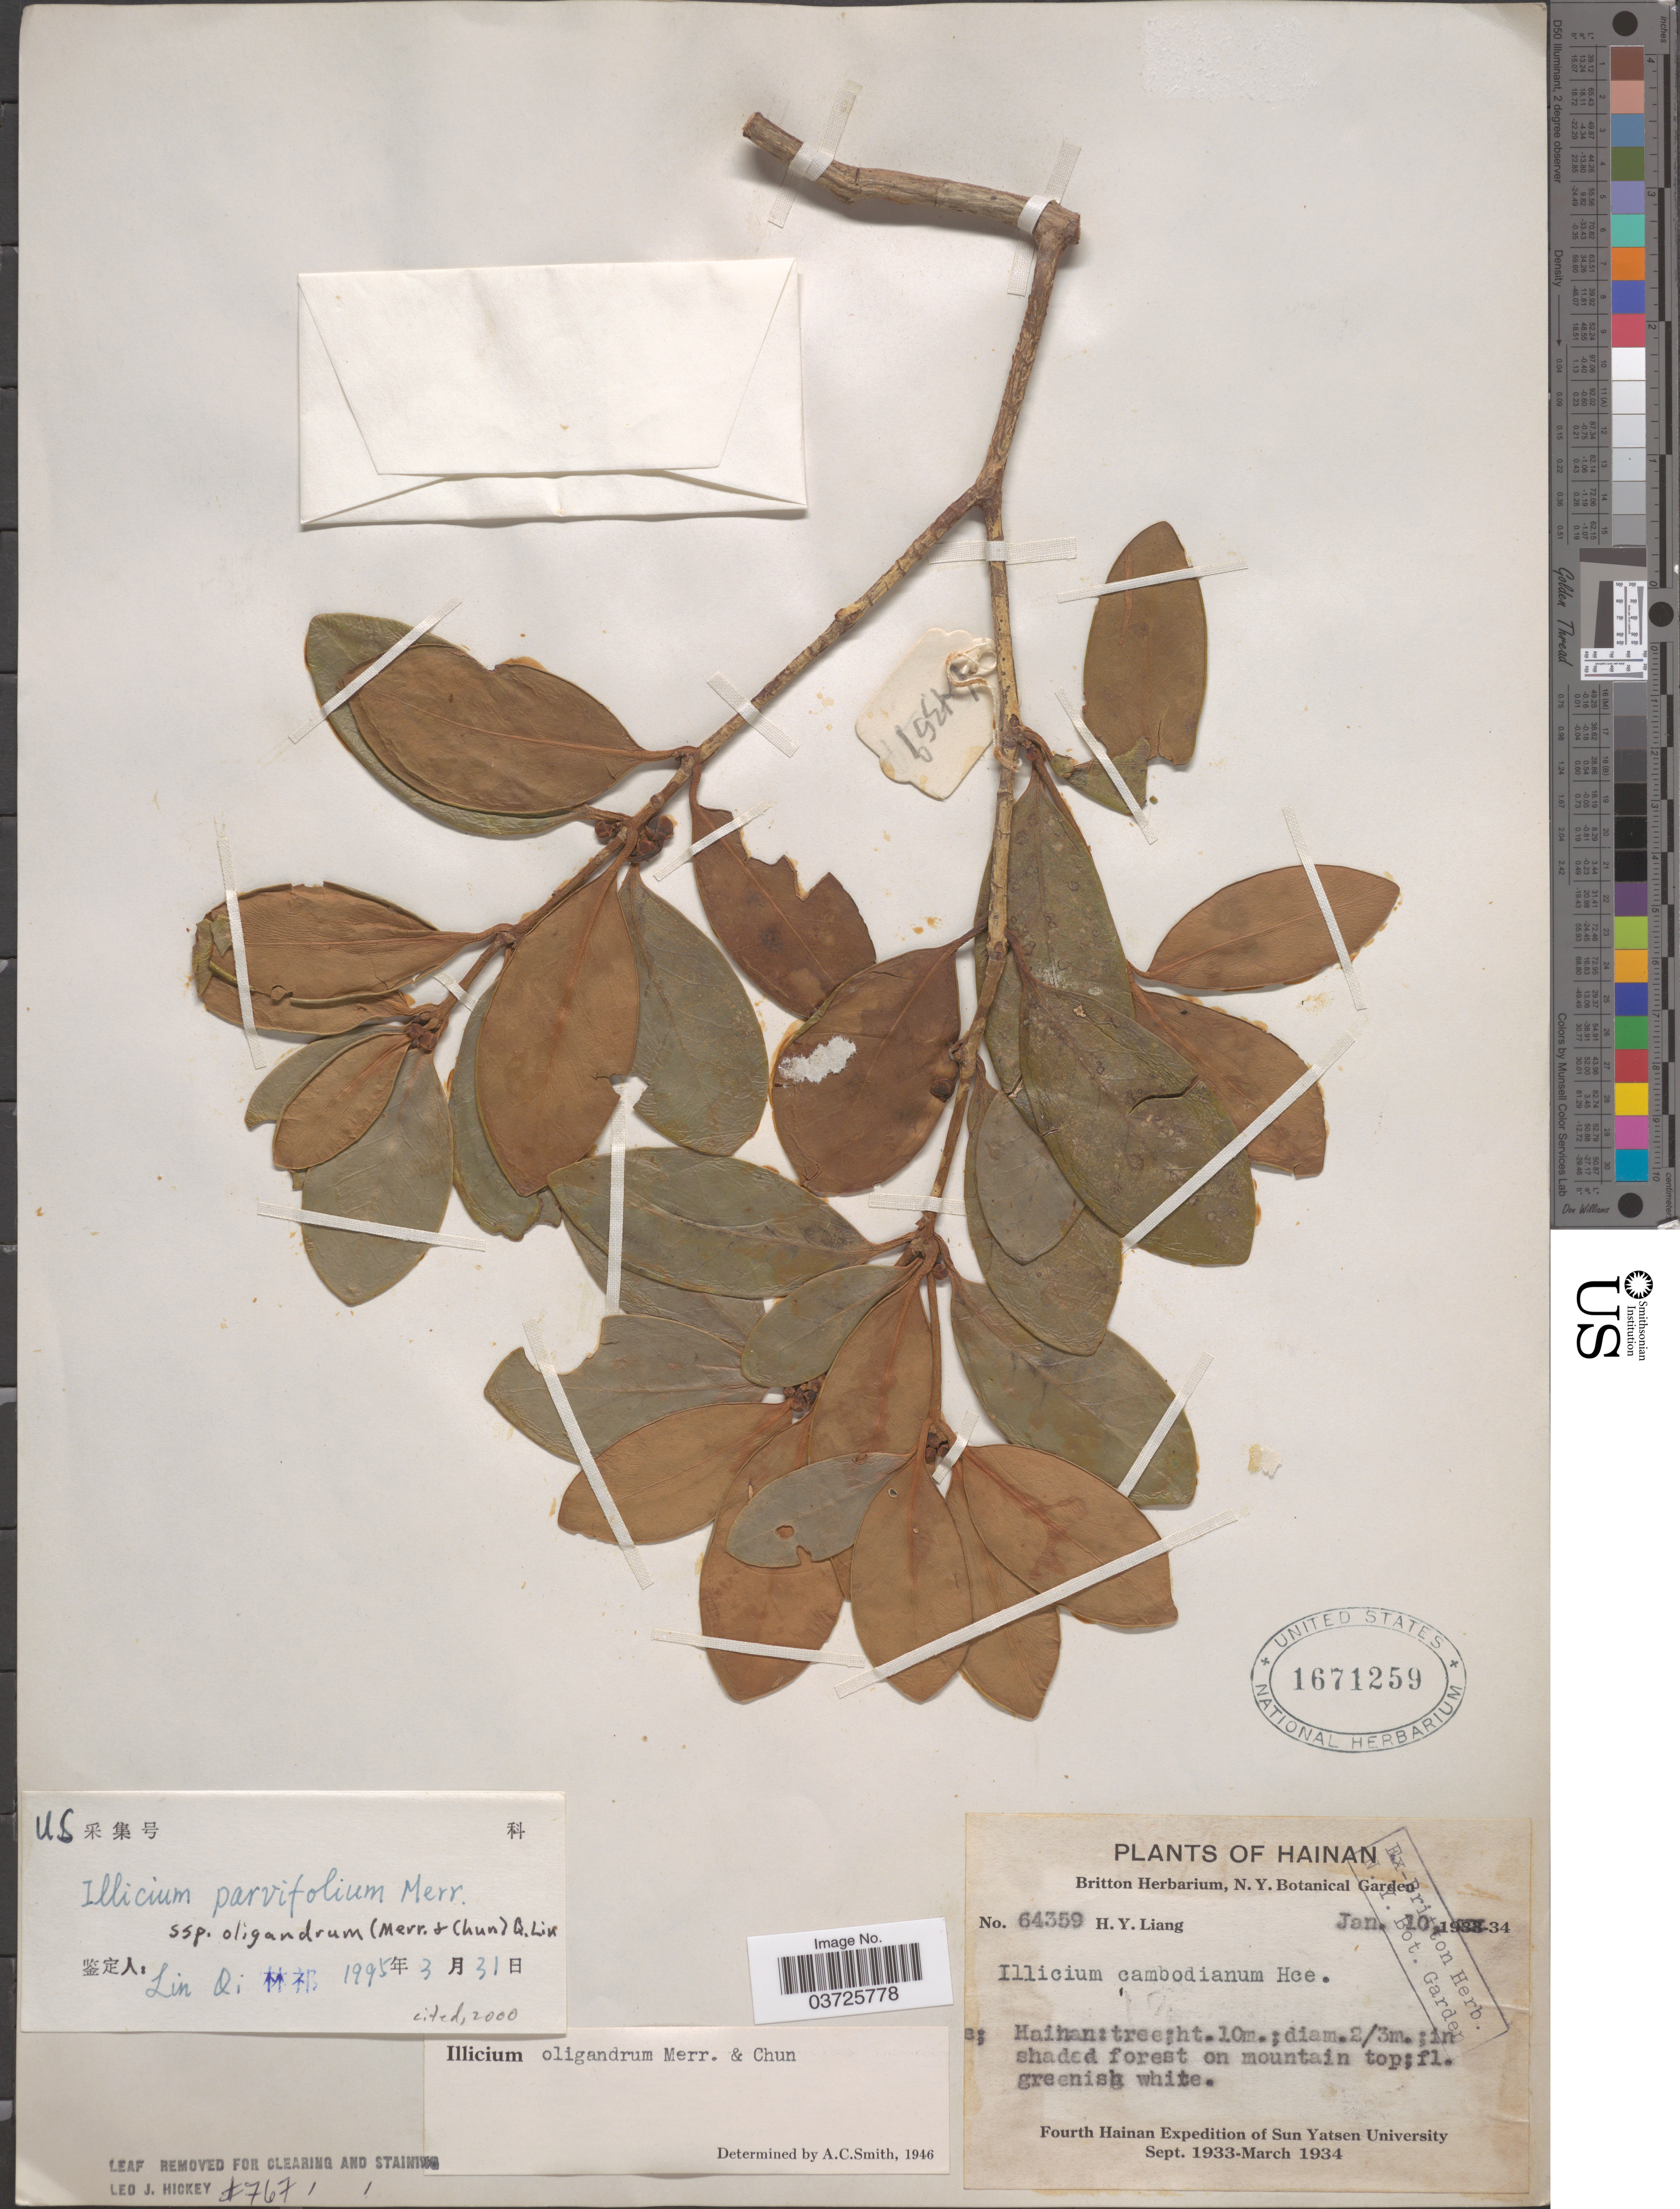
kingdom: Plantae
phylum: Tracheophyta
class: Magnoliopsida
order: Austrobaileyales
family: Schisandraceae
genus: Illicium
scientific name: Illicium parvifolium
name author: Merr.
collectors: H. Y. Liang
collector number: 64359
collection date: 1934-01-10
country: China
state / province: Hainan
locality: On mountain top.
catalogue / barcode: US 1671259